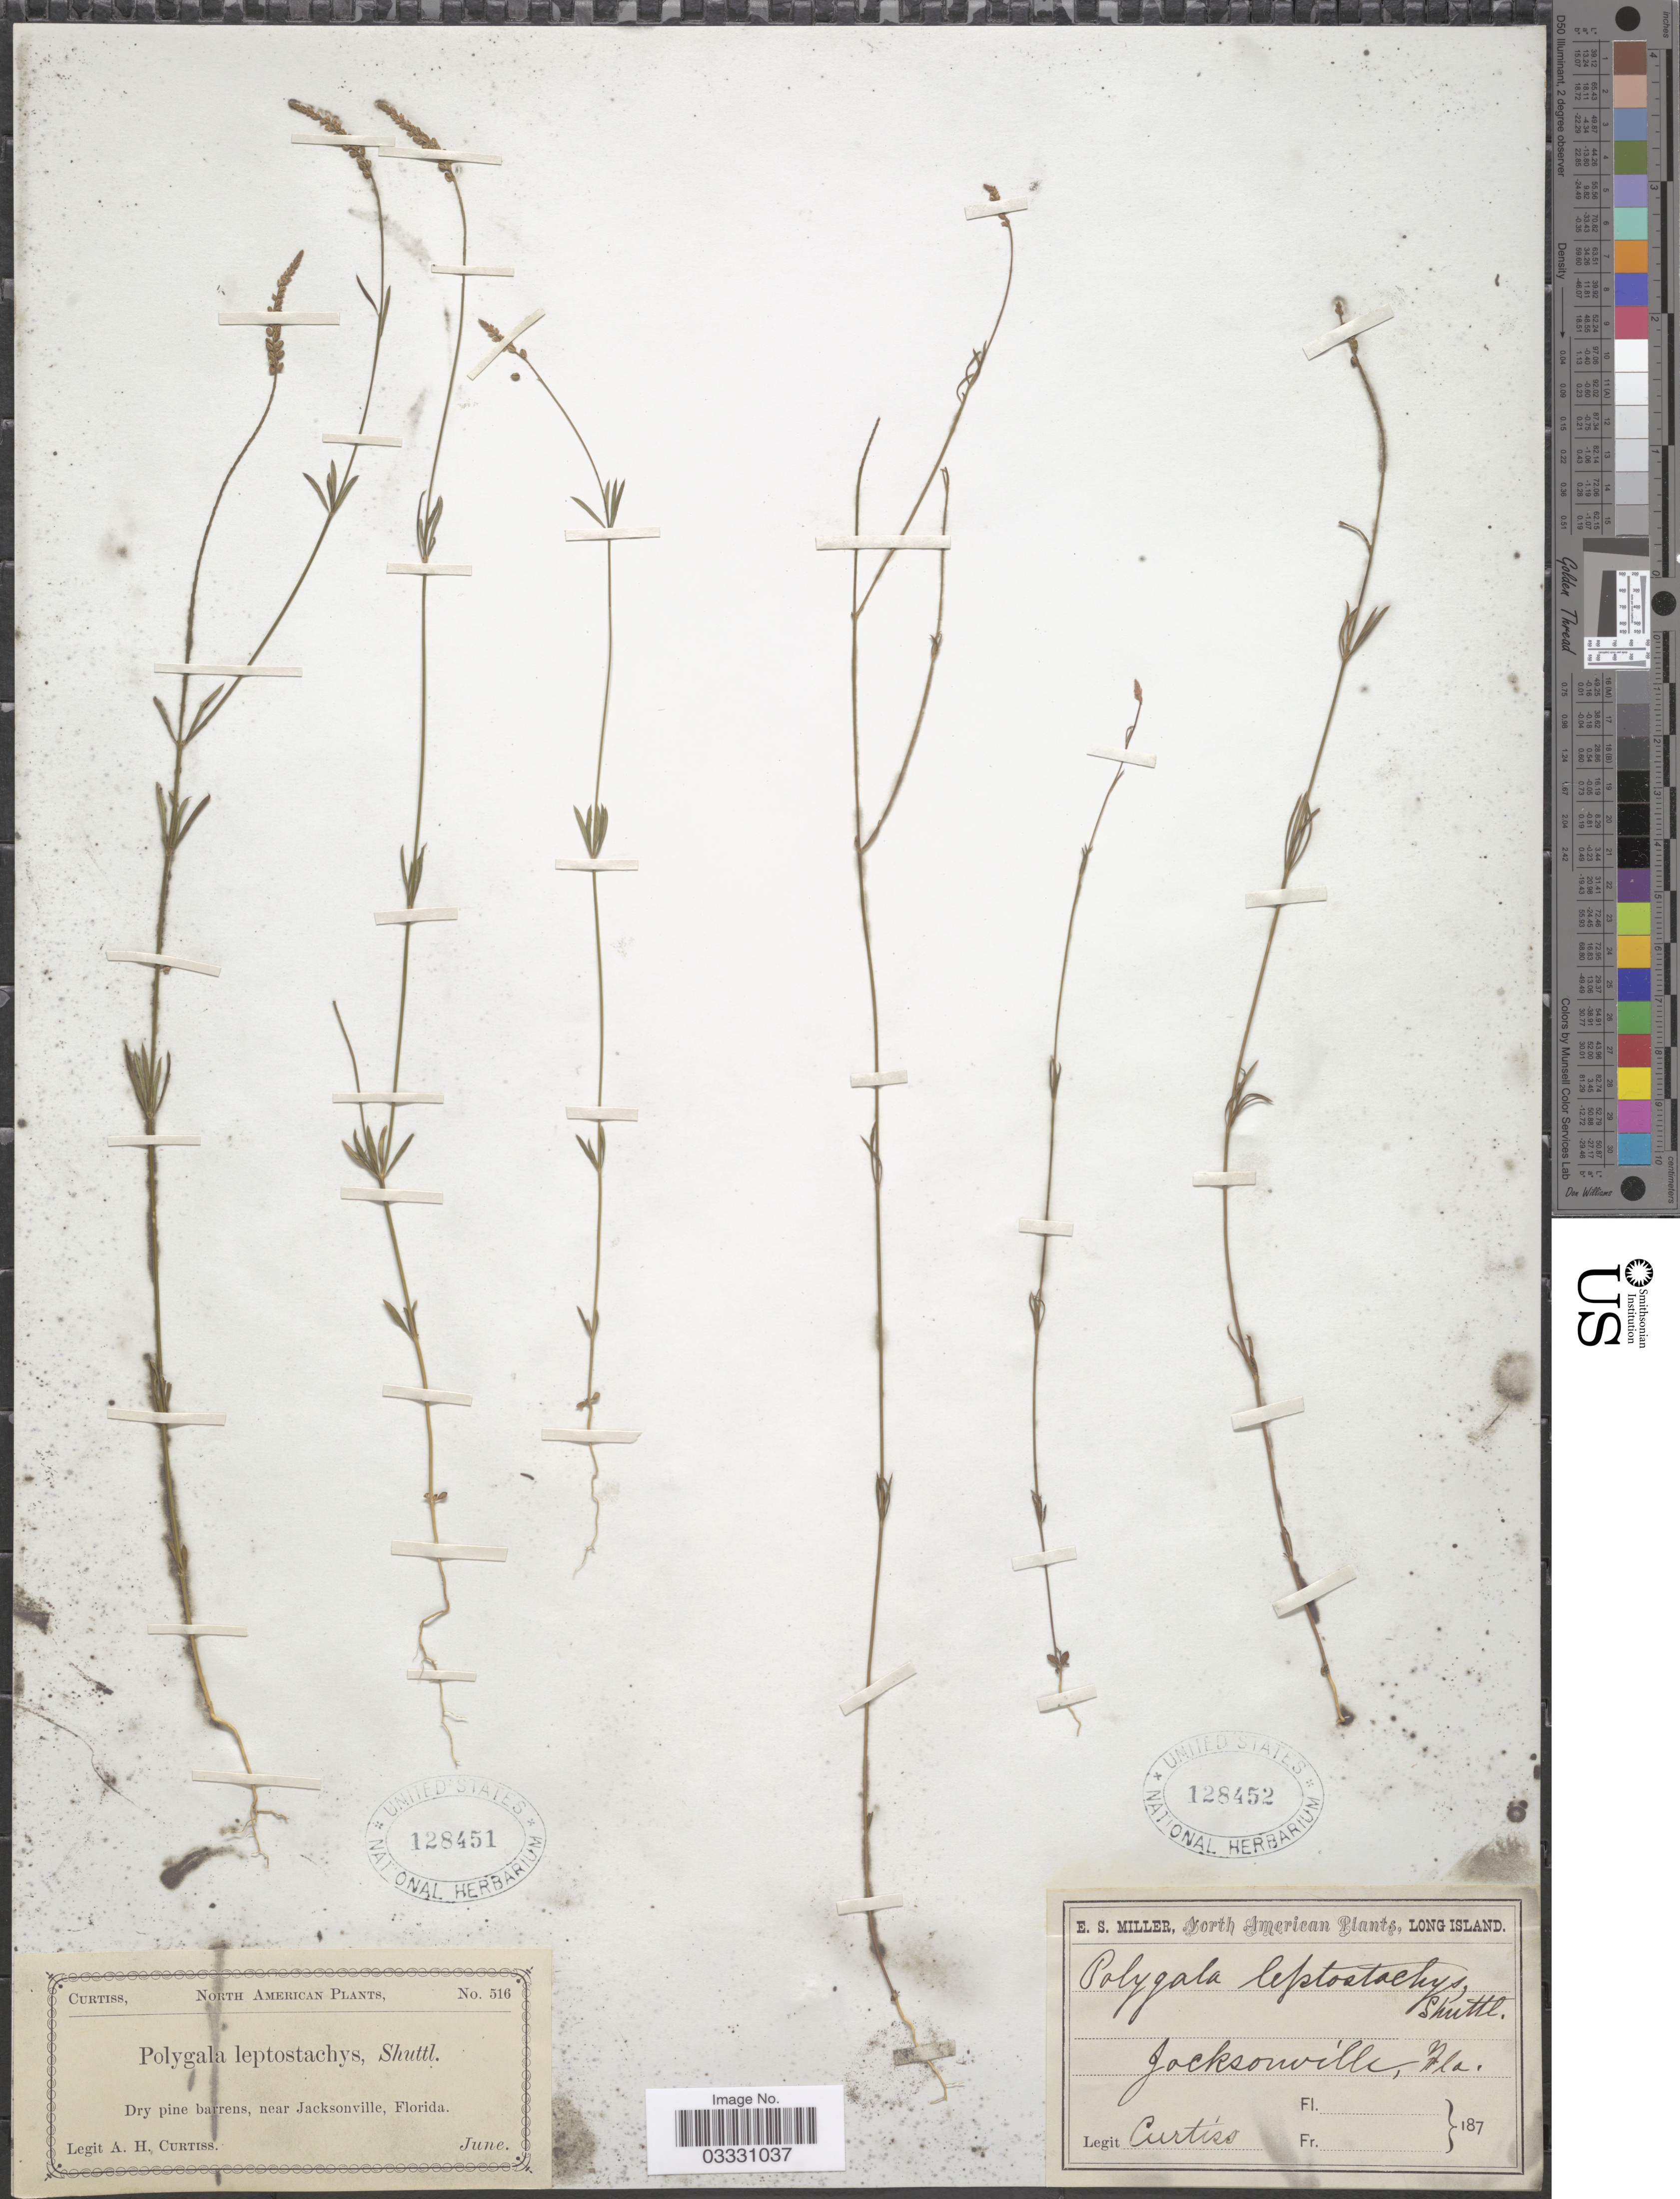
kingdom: Plantae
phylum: Tracheophyta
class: Magnoliopsida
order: Fabales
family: Polygalaceae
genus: Polygala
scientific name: Polygala leptostachys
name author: Shuttlew. ex A. Gray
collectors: -. Curtiss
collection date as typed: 187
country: United States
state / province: Florida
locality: Jacksonville.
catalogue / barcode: US 128452-2